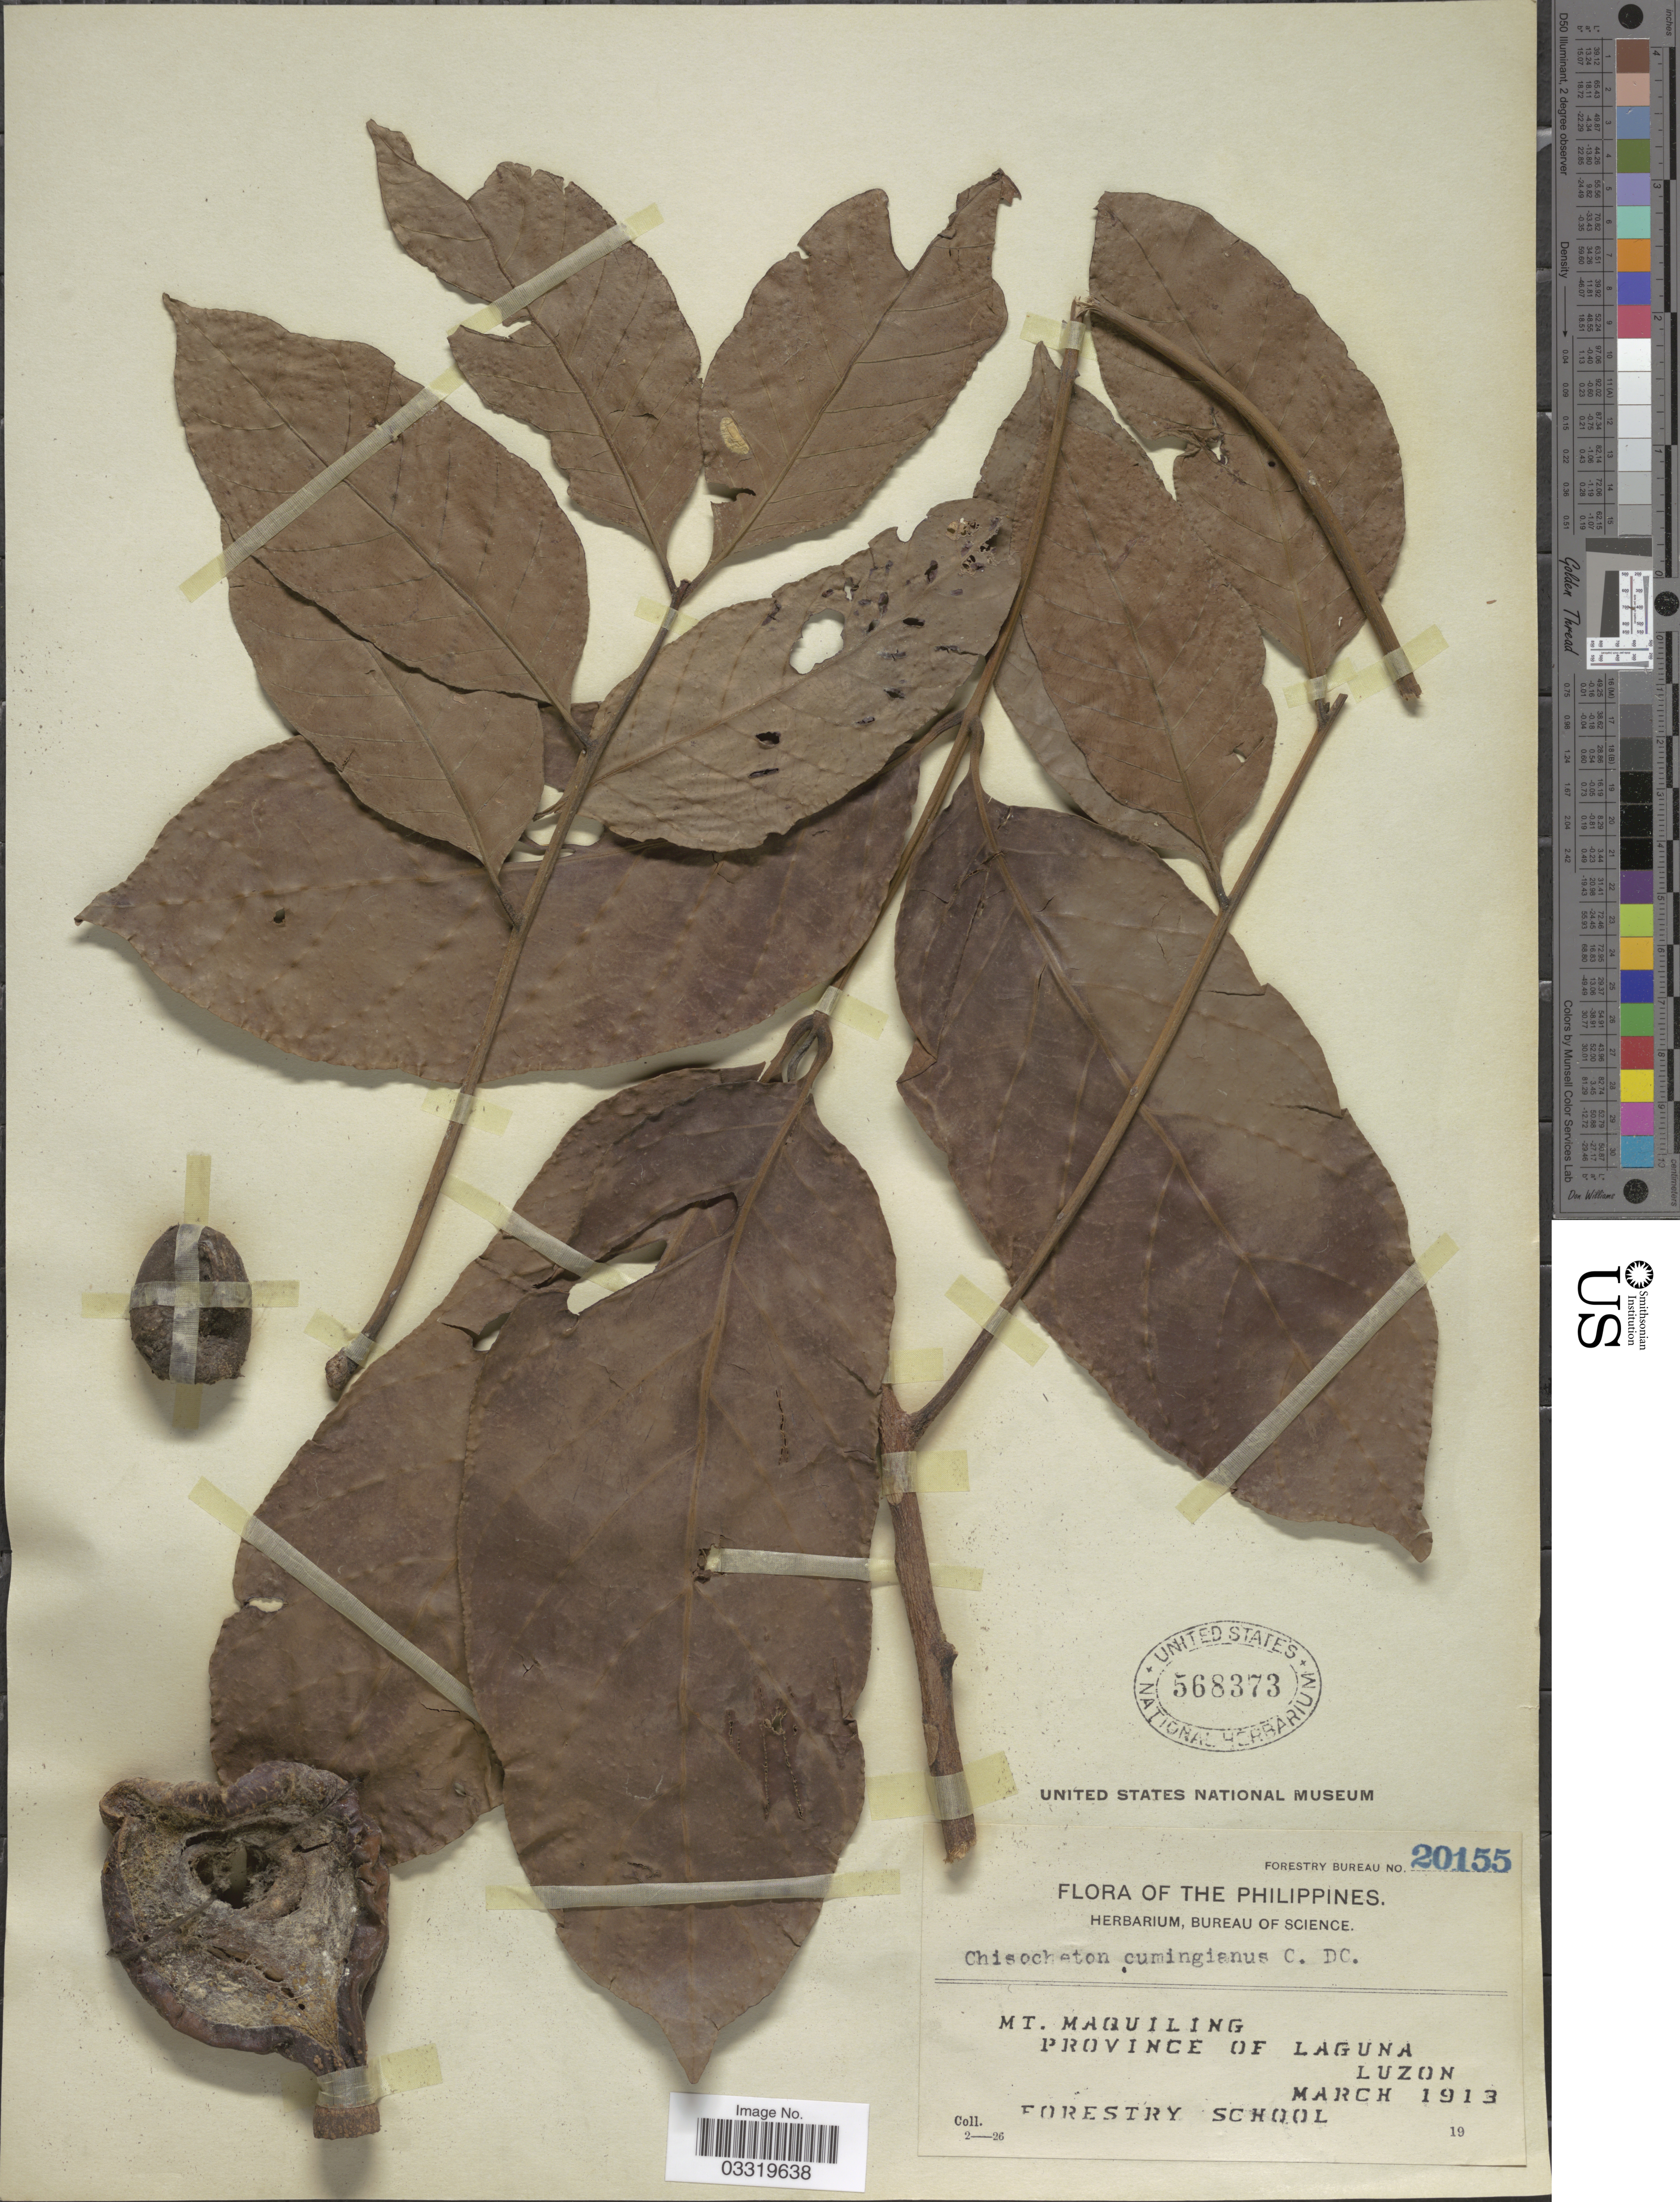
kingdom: Plantae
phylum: Tracheophyta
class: Magnoliopsida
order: Sapindales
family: Meliaceae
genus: Chisocheton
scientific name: Chisocheton cumingianus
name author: (C. DC.) Harms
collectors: Forestry School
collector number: Forestry Bureau 20155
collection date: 1913-03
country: Philippines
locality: Mt. Maquiling. Province of Laguna. Luzon.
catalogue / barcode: US 568373